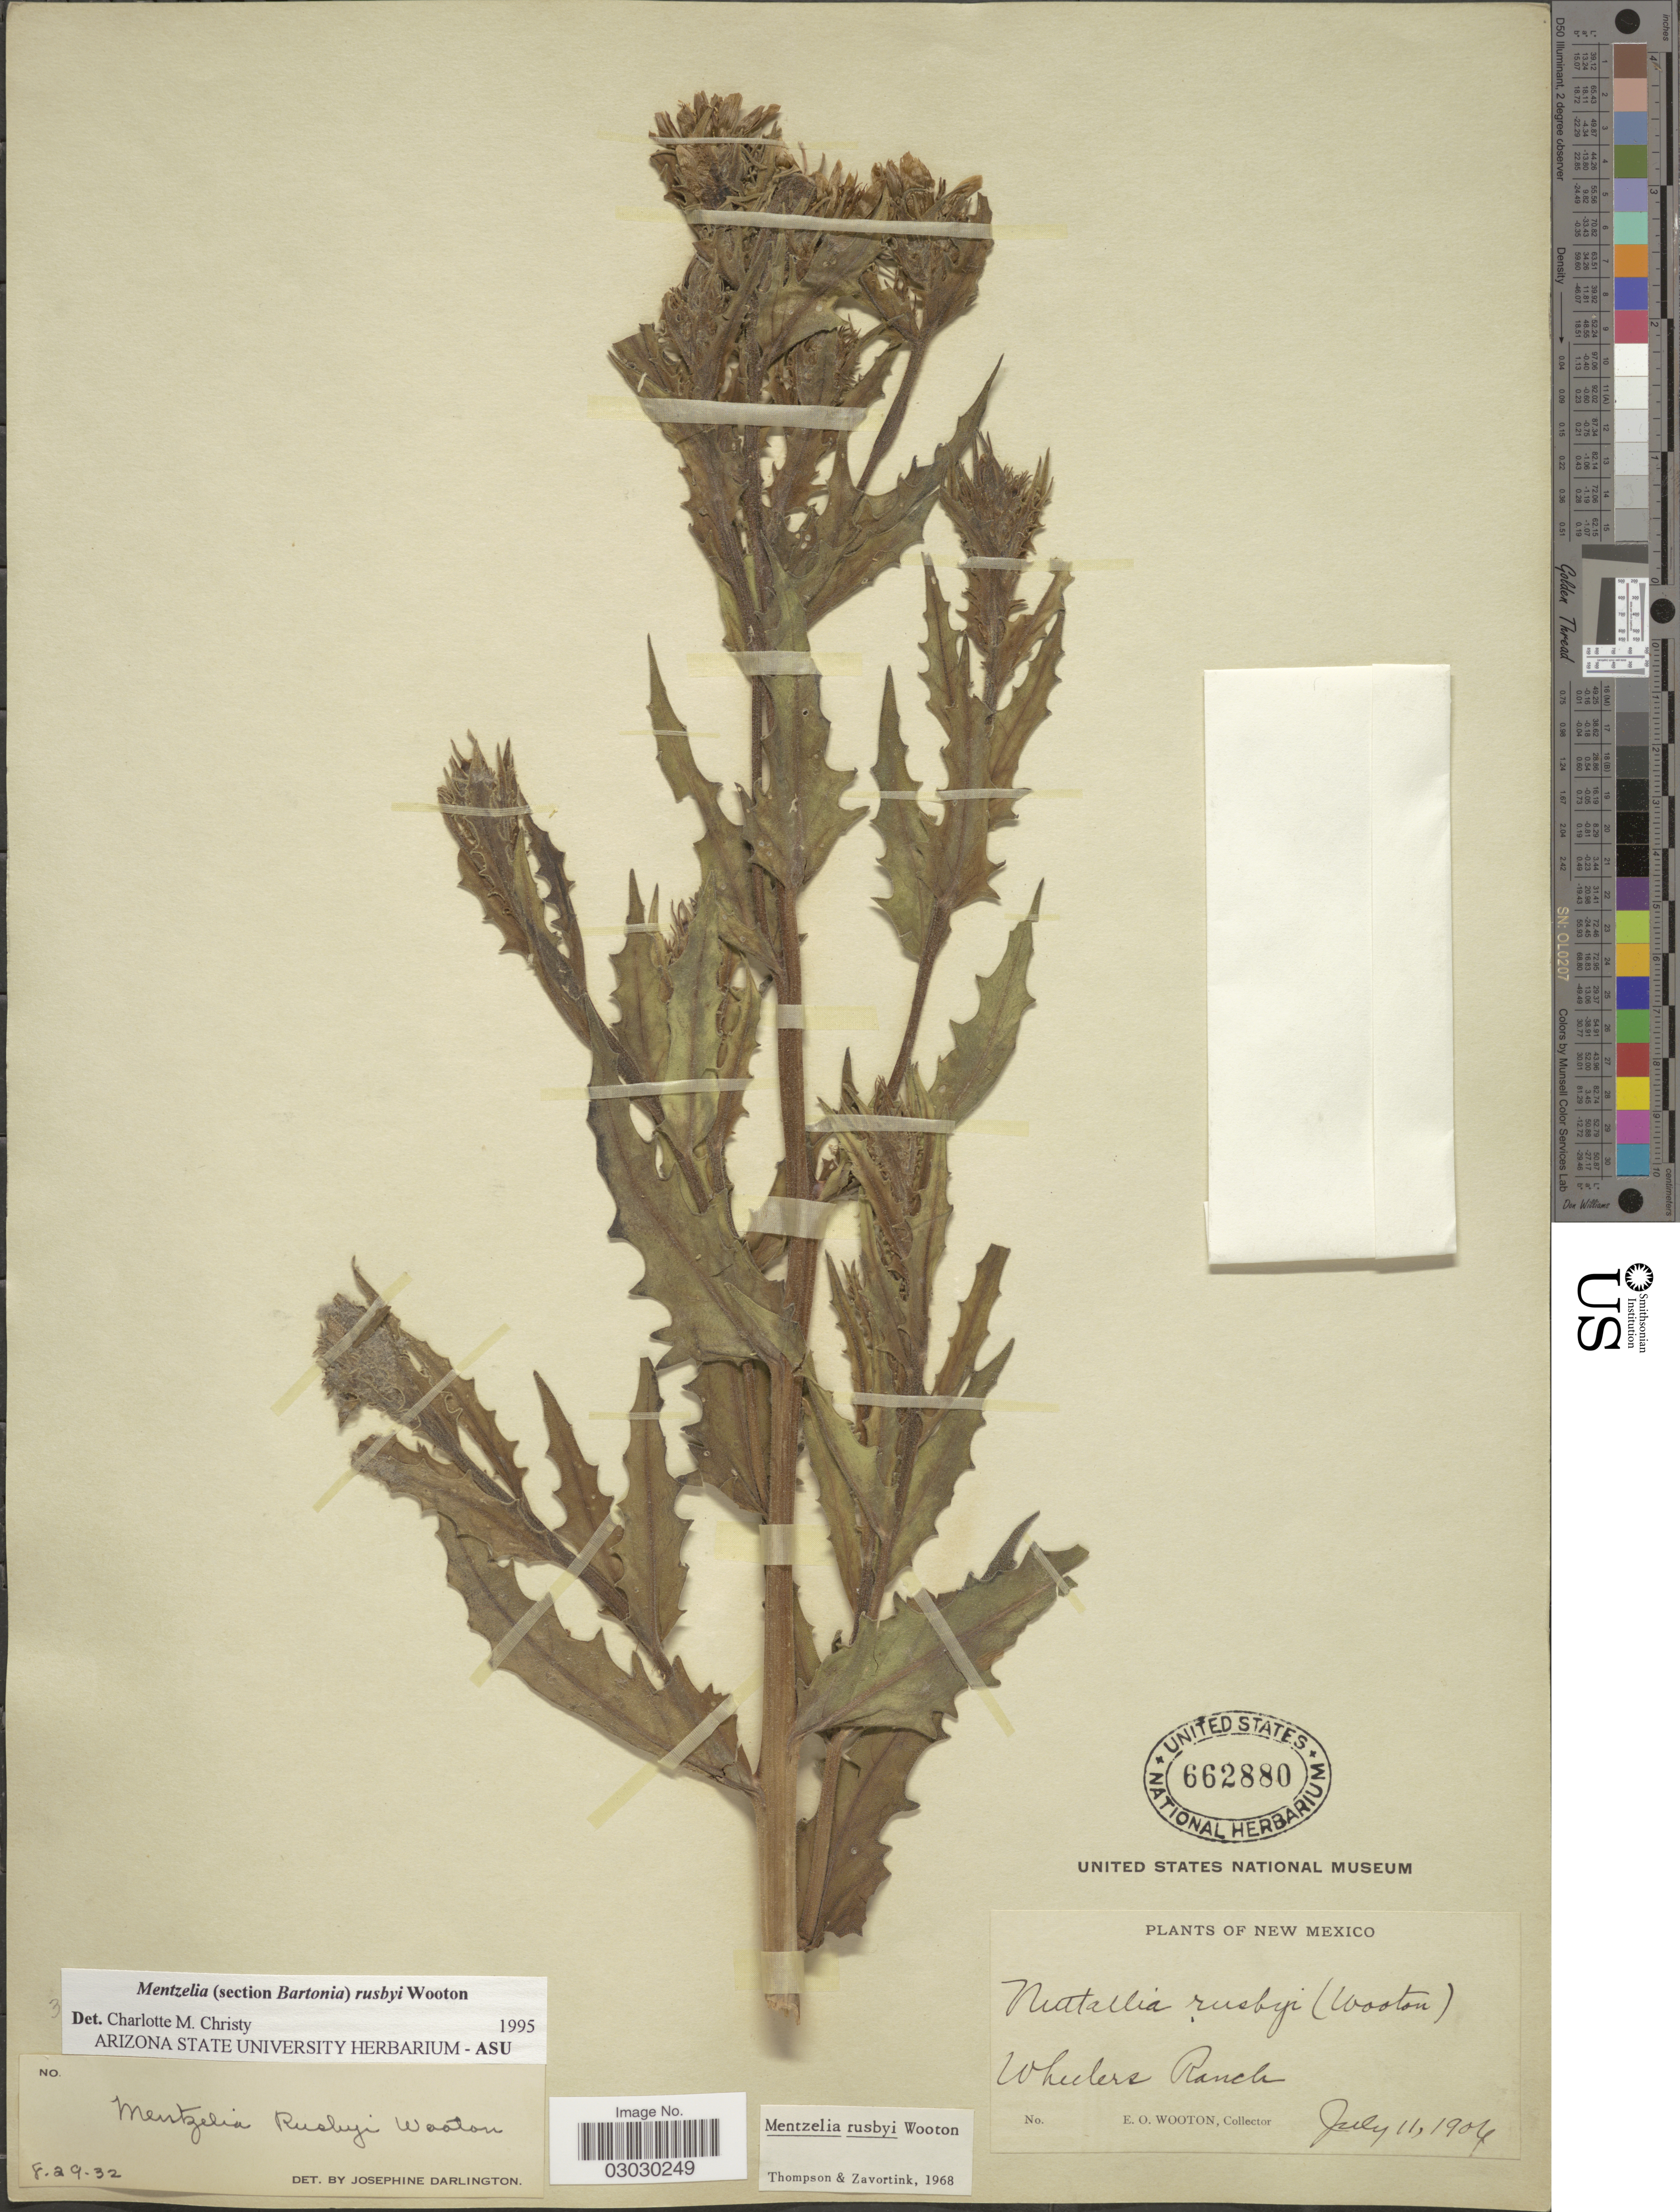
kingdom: Plantae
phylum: Tracheophyta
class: Magnoliopsida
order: Cornales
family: Loasaceae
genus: Mentzelia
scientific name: Mentzelia rusbyi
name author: Wooton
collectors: E. O. Wooton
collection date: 1904-07-11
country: United States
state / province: New Mexico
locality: Wheelers Ranch.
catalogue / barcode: US 662880